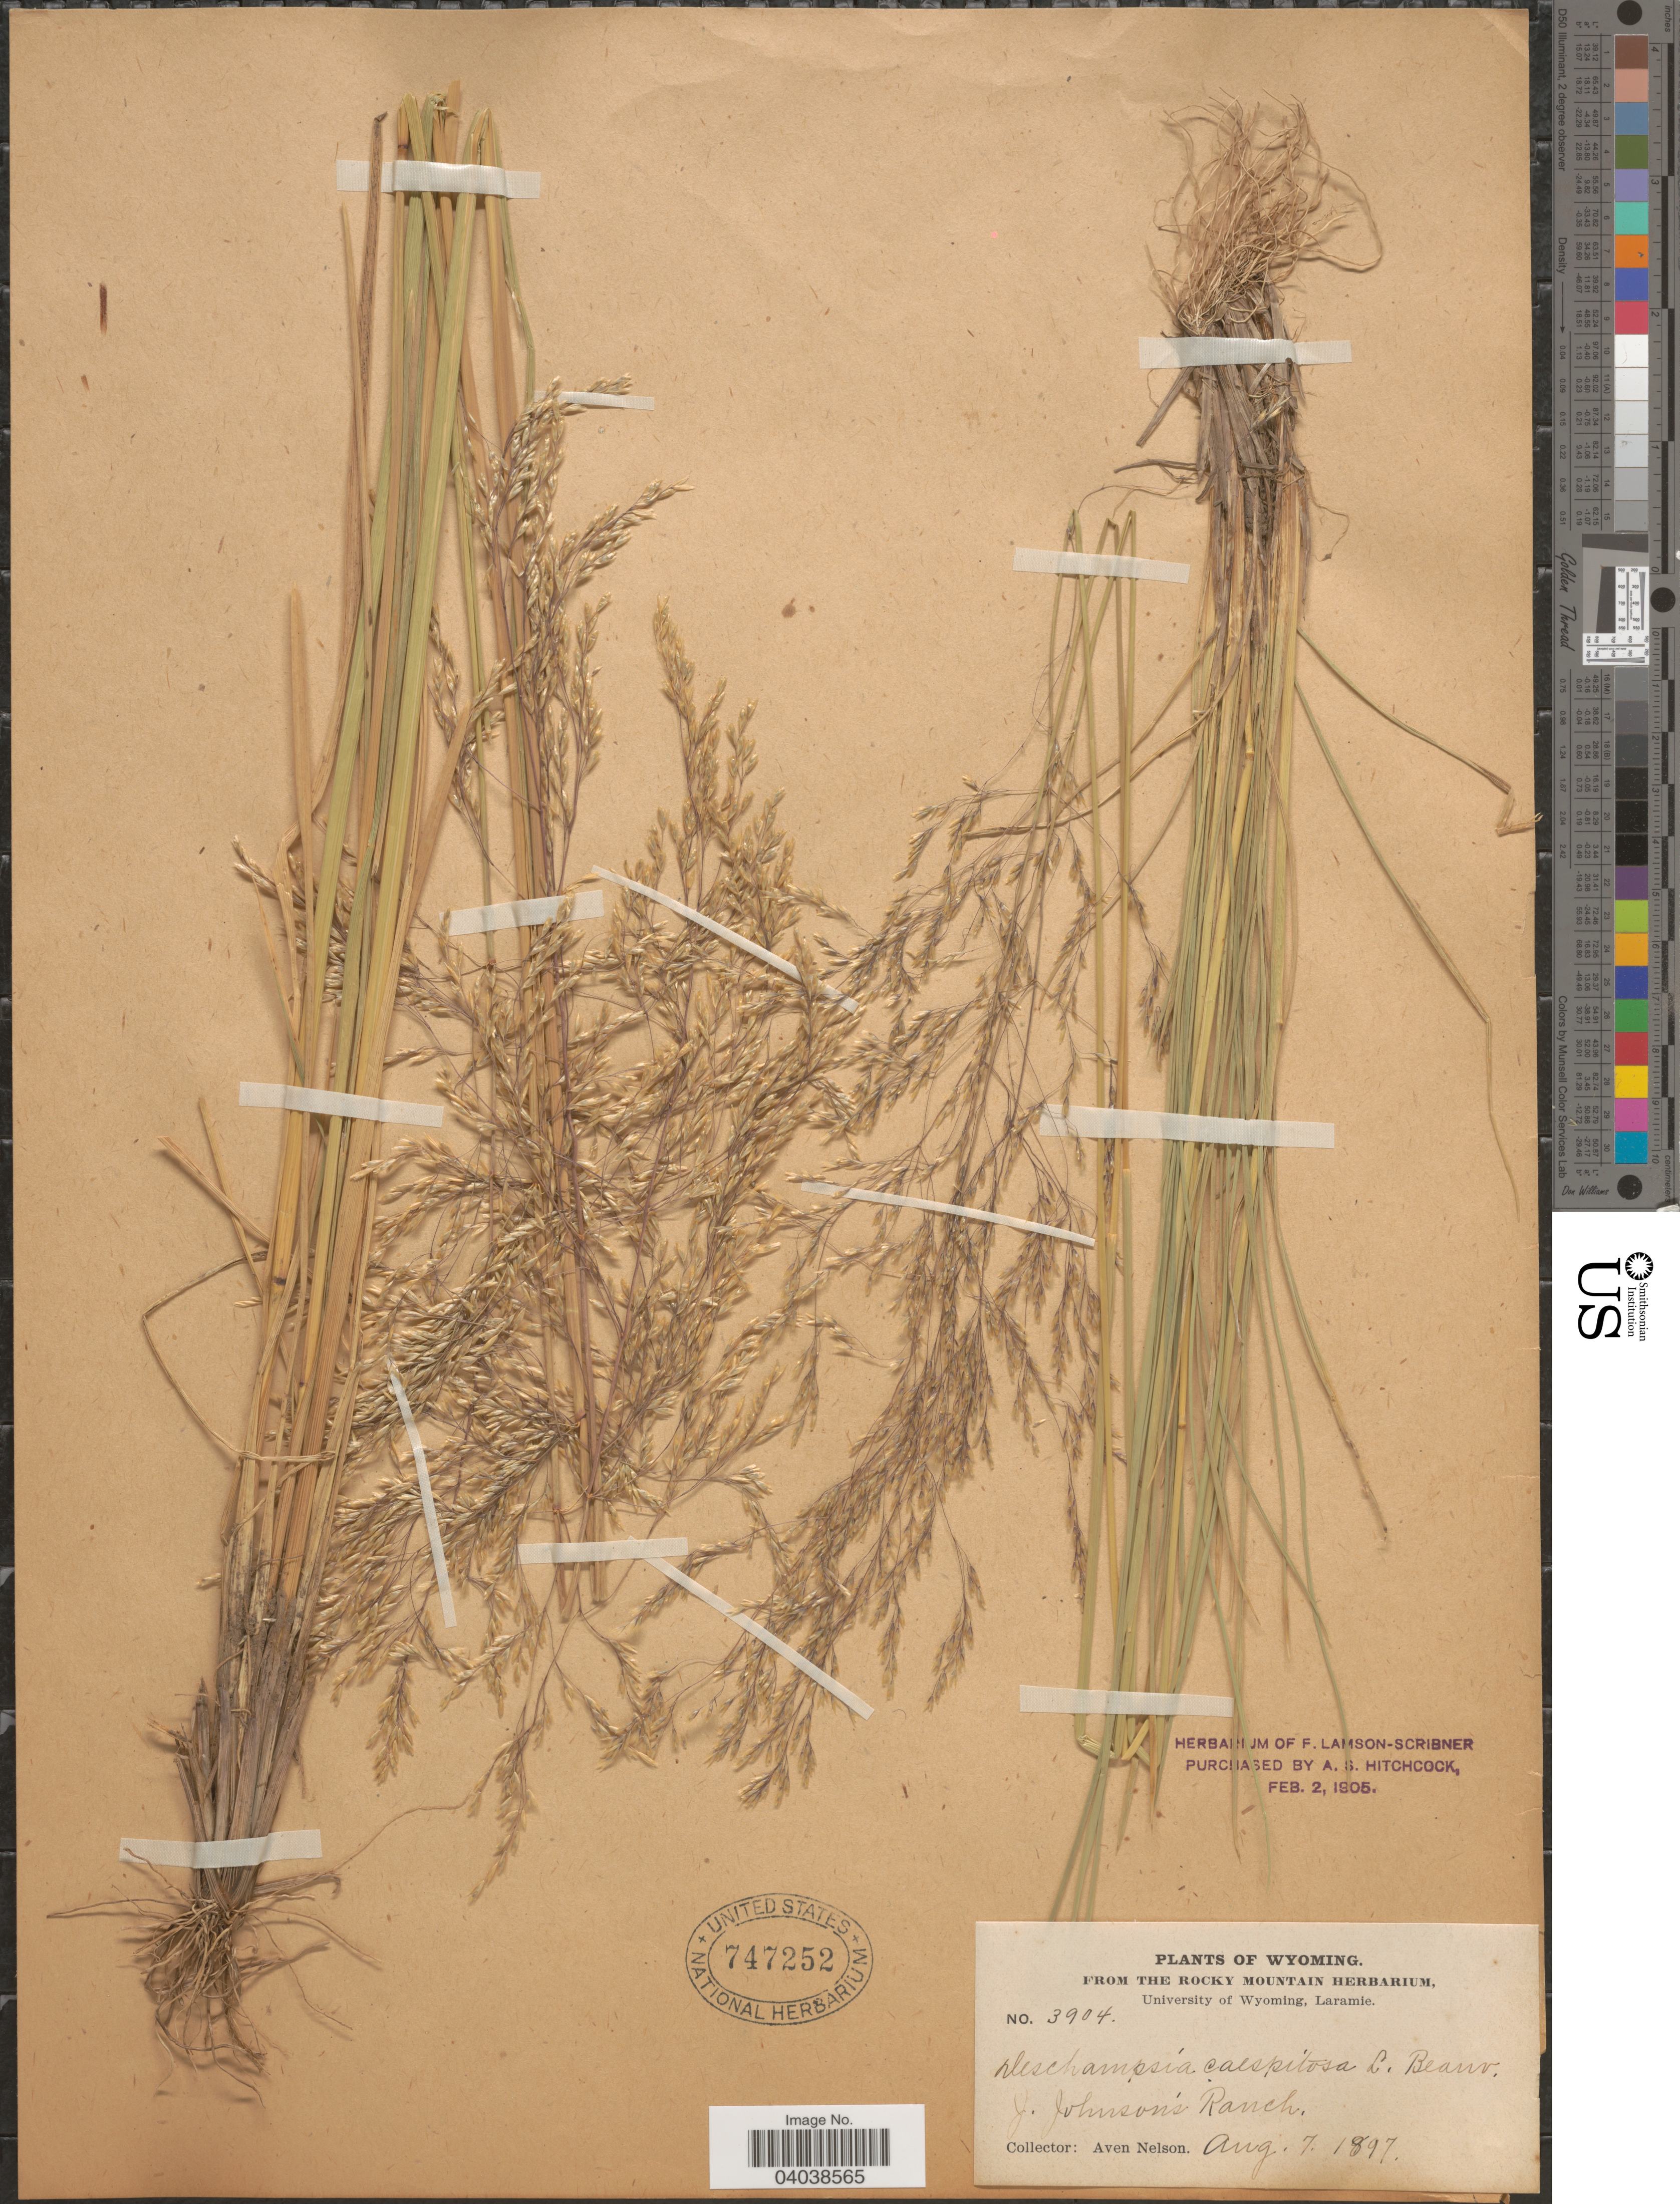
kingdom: Plantae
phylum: Tracheophyta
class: Liliopsida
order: Poales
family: Poaceae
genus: Deschampsia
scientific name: Deschampsia cespitosa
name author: (L.) P. Beauv.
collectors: A. Nelson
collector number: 3904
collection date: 1897-08-07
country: United States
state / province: Wyoming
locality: J. Johnson's Ranch.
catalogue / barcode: US 747252